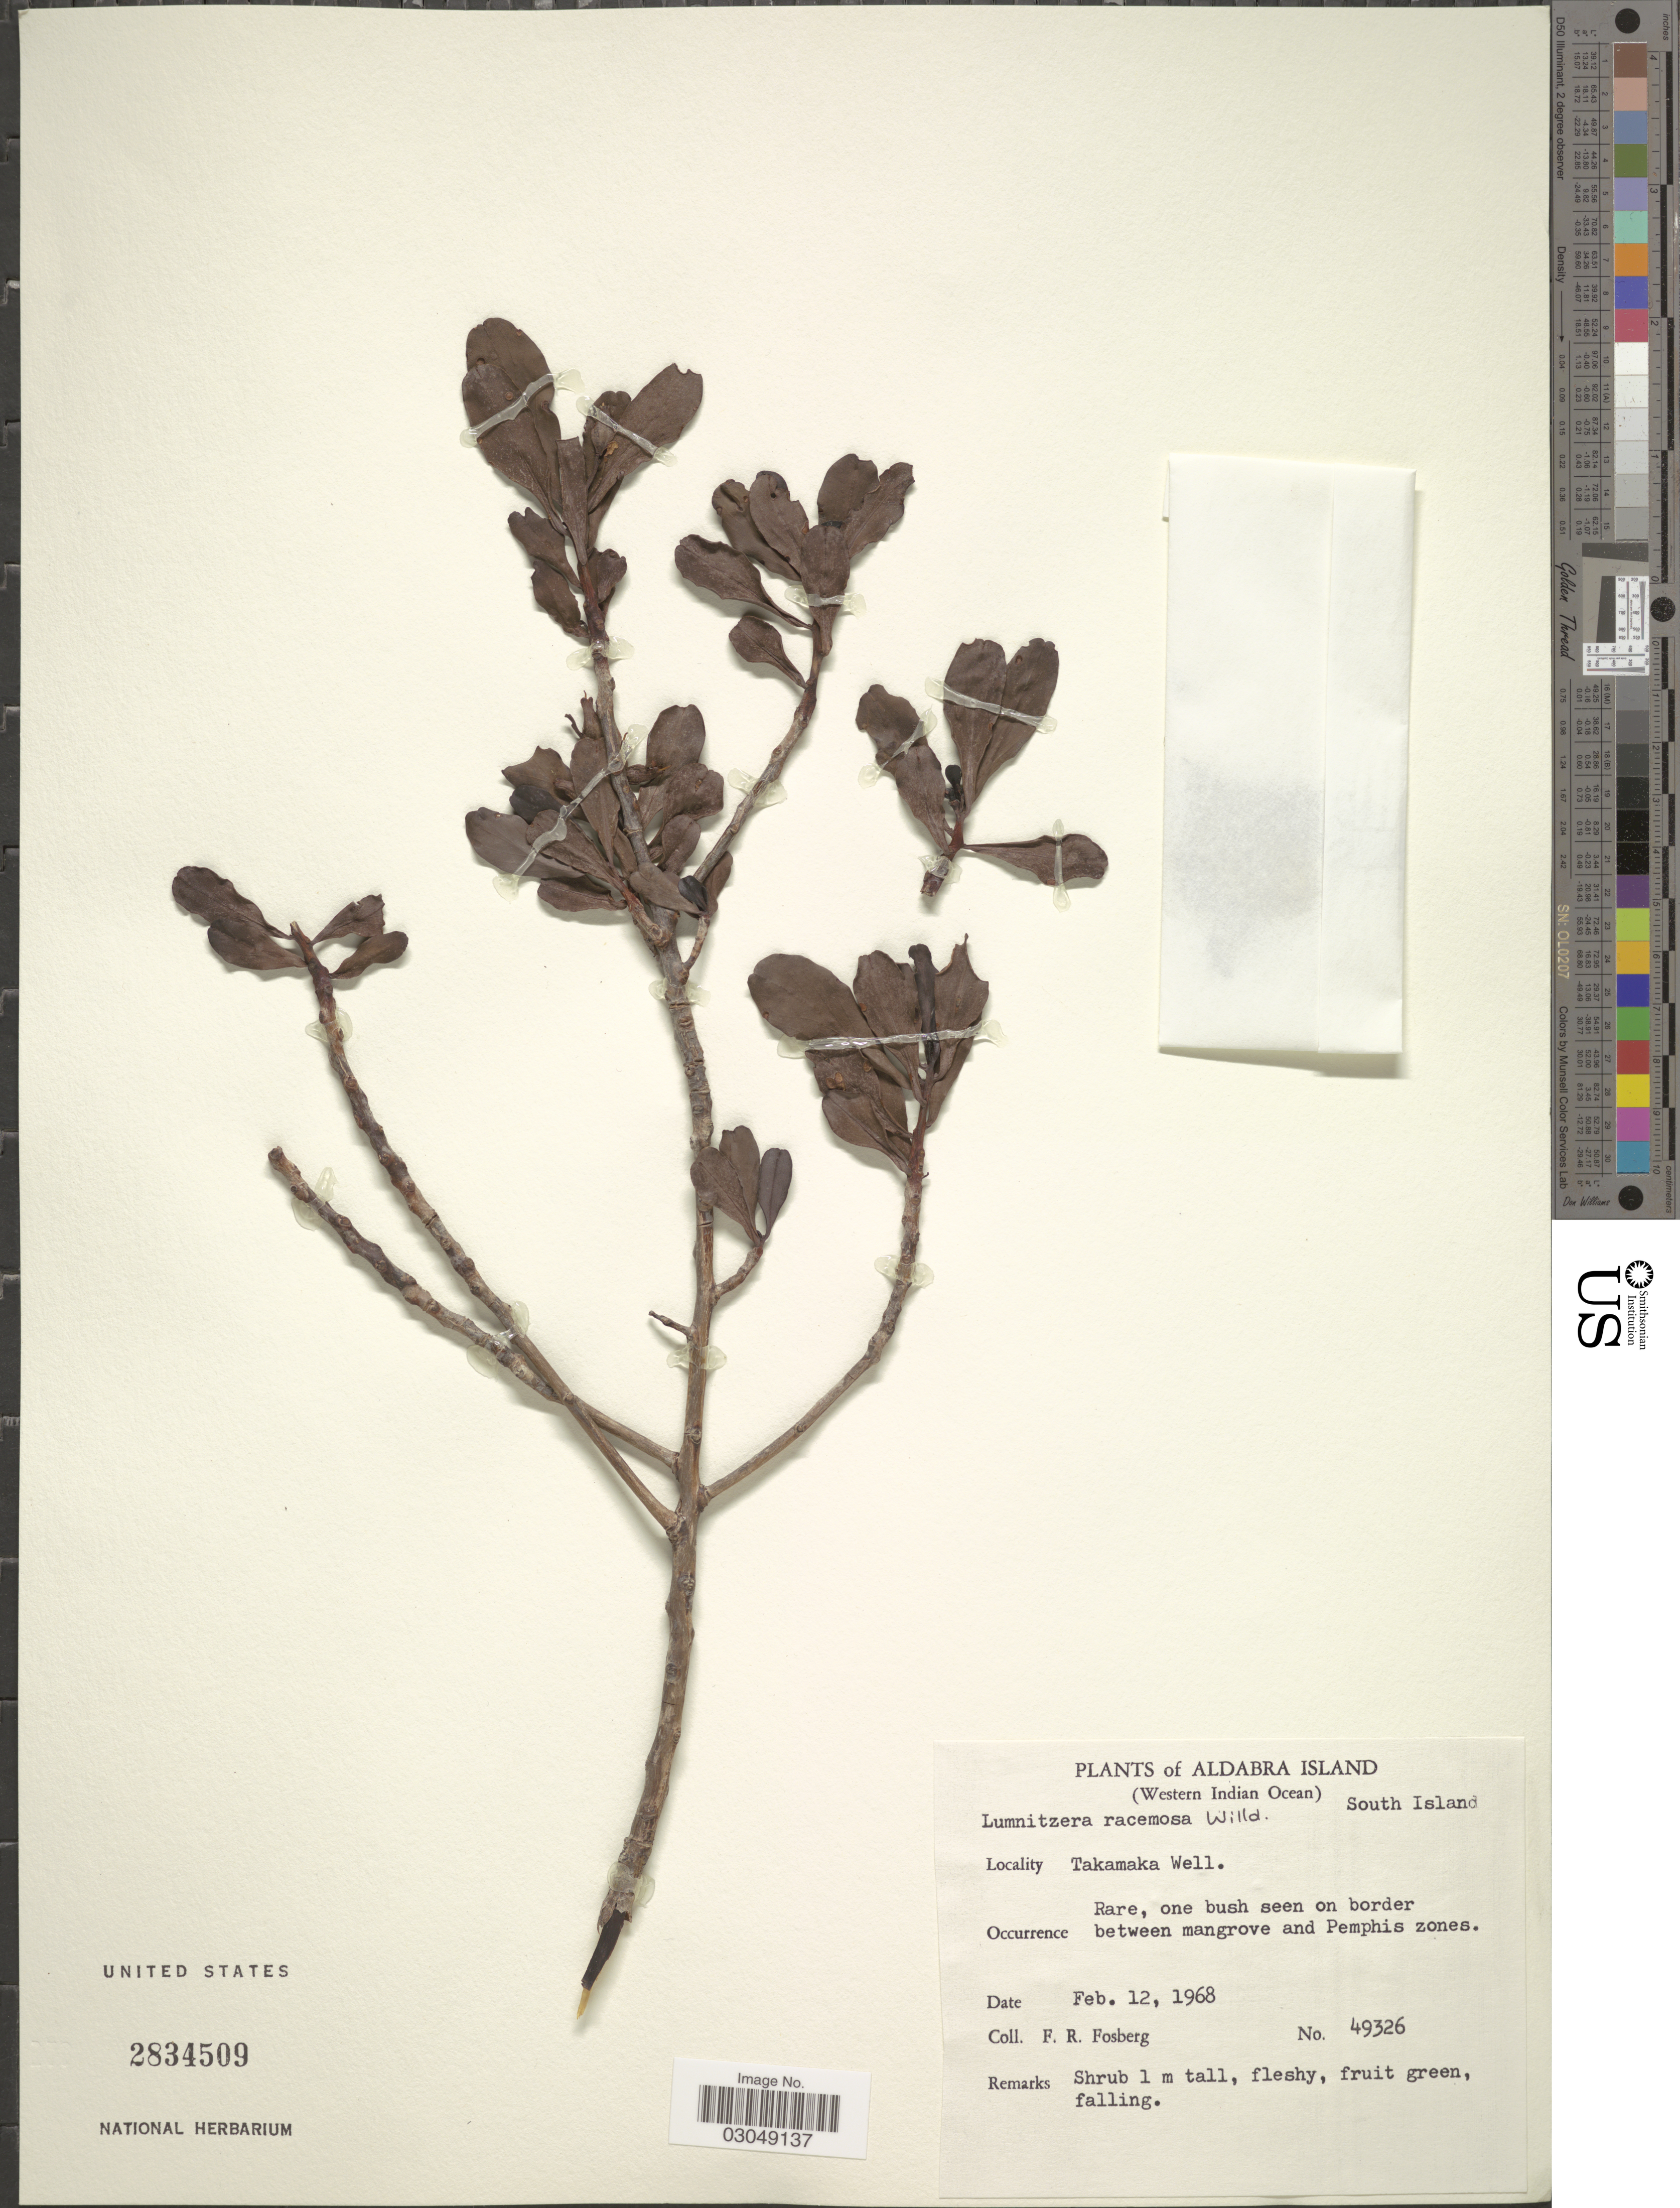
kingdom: Plantae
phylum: Tracheophyta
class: Magnoliopsida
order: Myrtales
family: Combretaceae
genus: Lumnitzera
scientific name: Lumnitzera racemosa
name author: Willd.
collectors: F. R. Fosberg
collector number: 49326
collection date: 1968-02-12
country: Seychelles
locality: Aldabra Island. (Western Indian Ocean). South Island. Takamaka Well.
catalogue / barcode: US 2834509